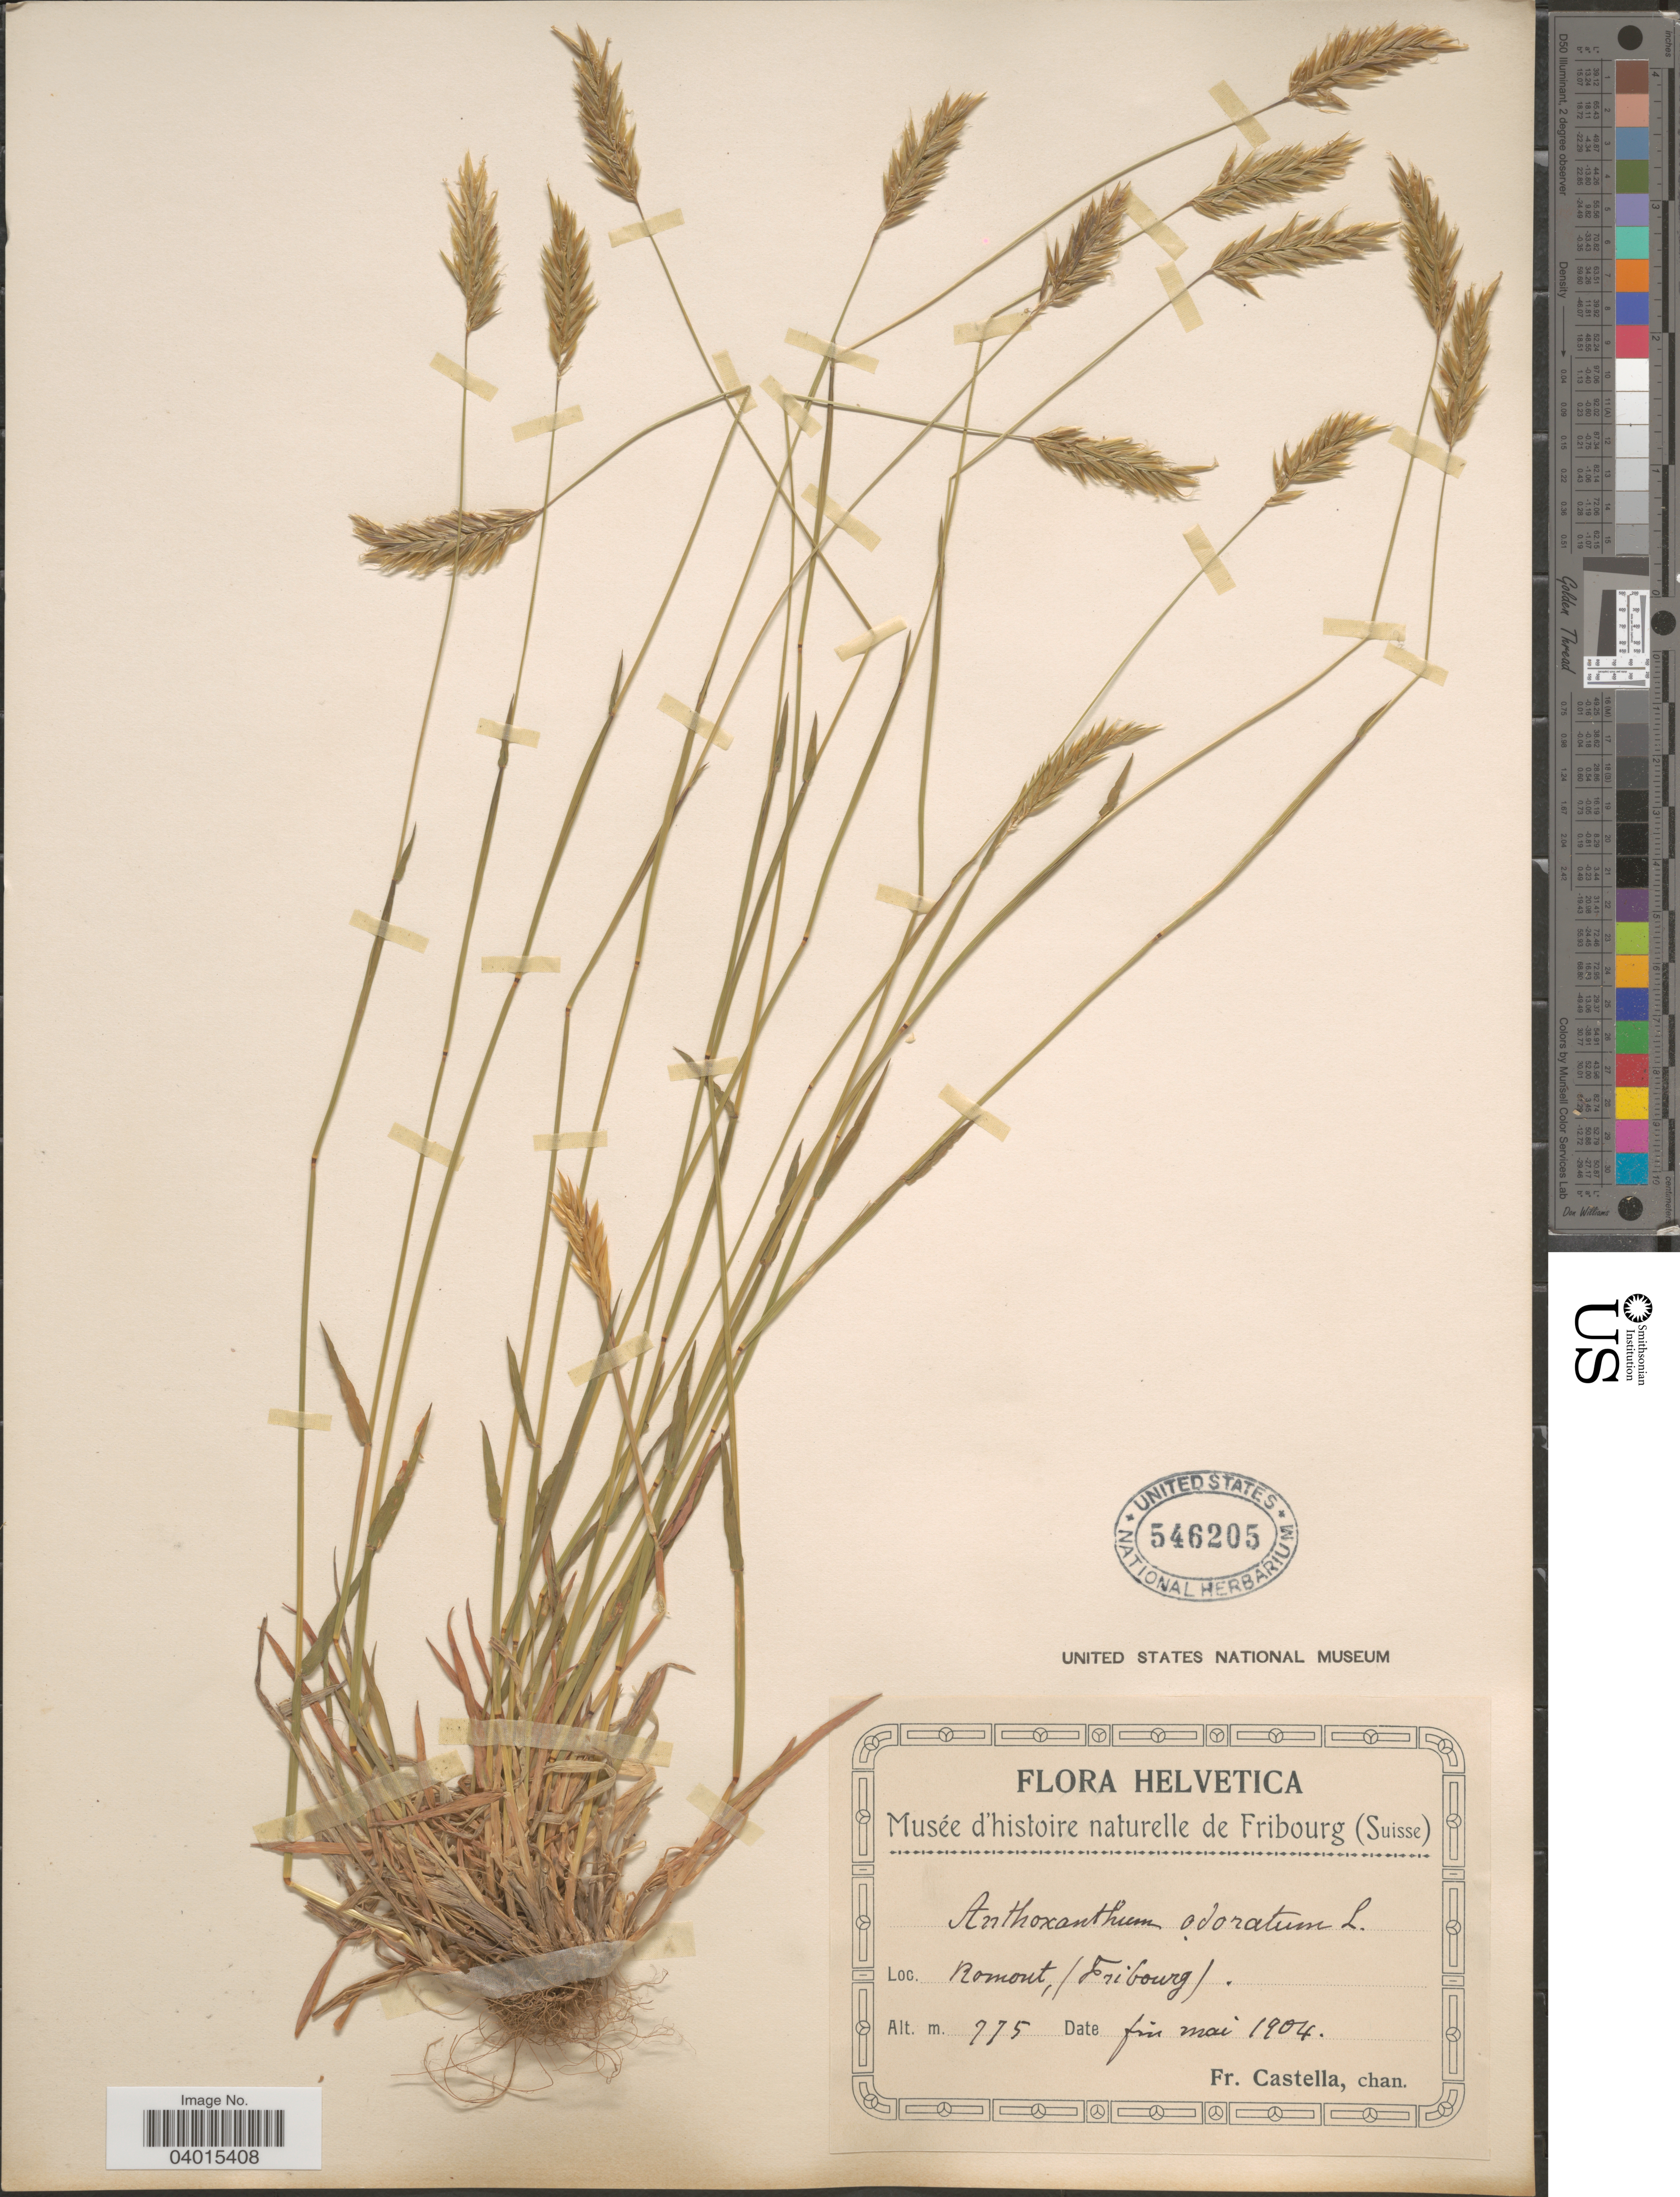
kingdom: Plantae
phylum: Tracheophyta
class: Liliopsida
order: Poales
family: Poaceae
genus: Anthoxanthum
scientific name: Anthoxanthum odoratum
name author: L.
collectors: Fr. Castella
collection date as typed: Fin mai 1904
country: Switzerland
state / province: Fribourg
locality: Helvetica. Romont.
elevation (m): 775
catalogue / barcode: US 546205